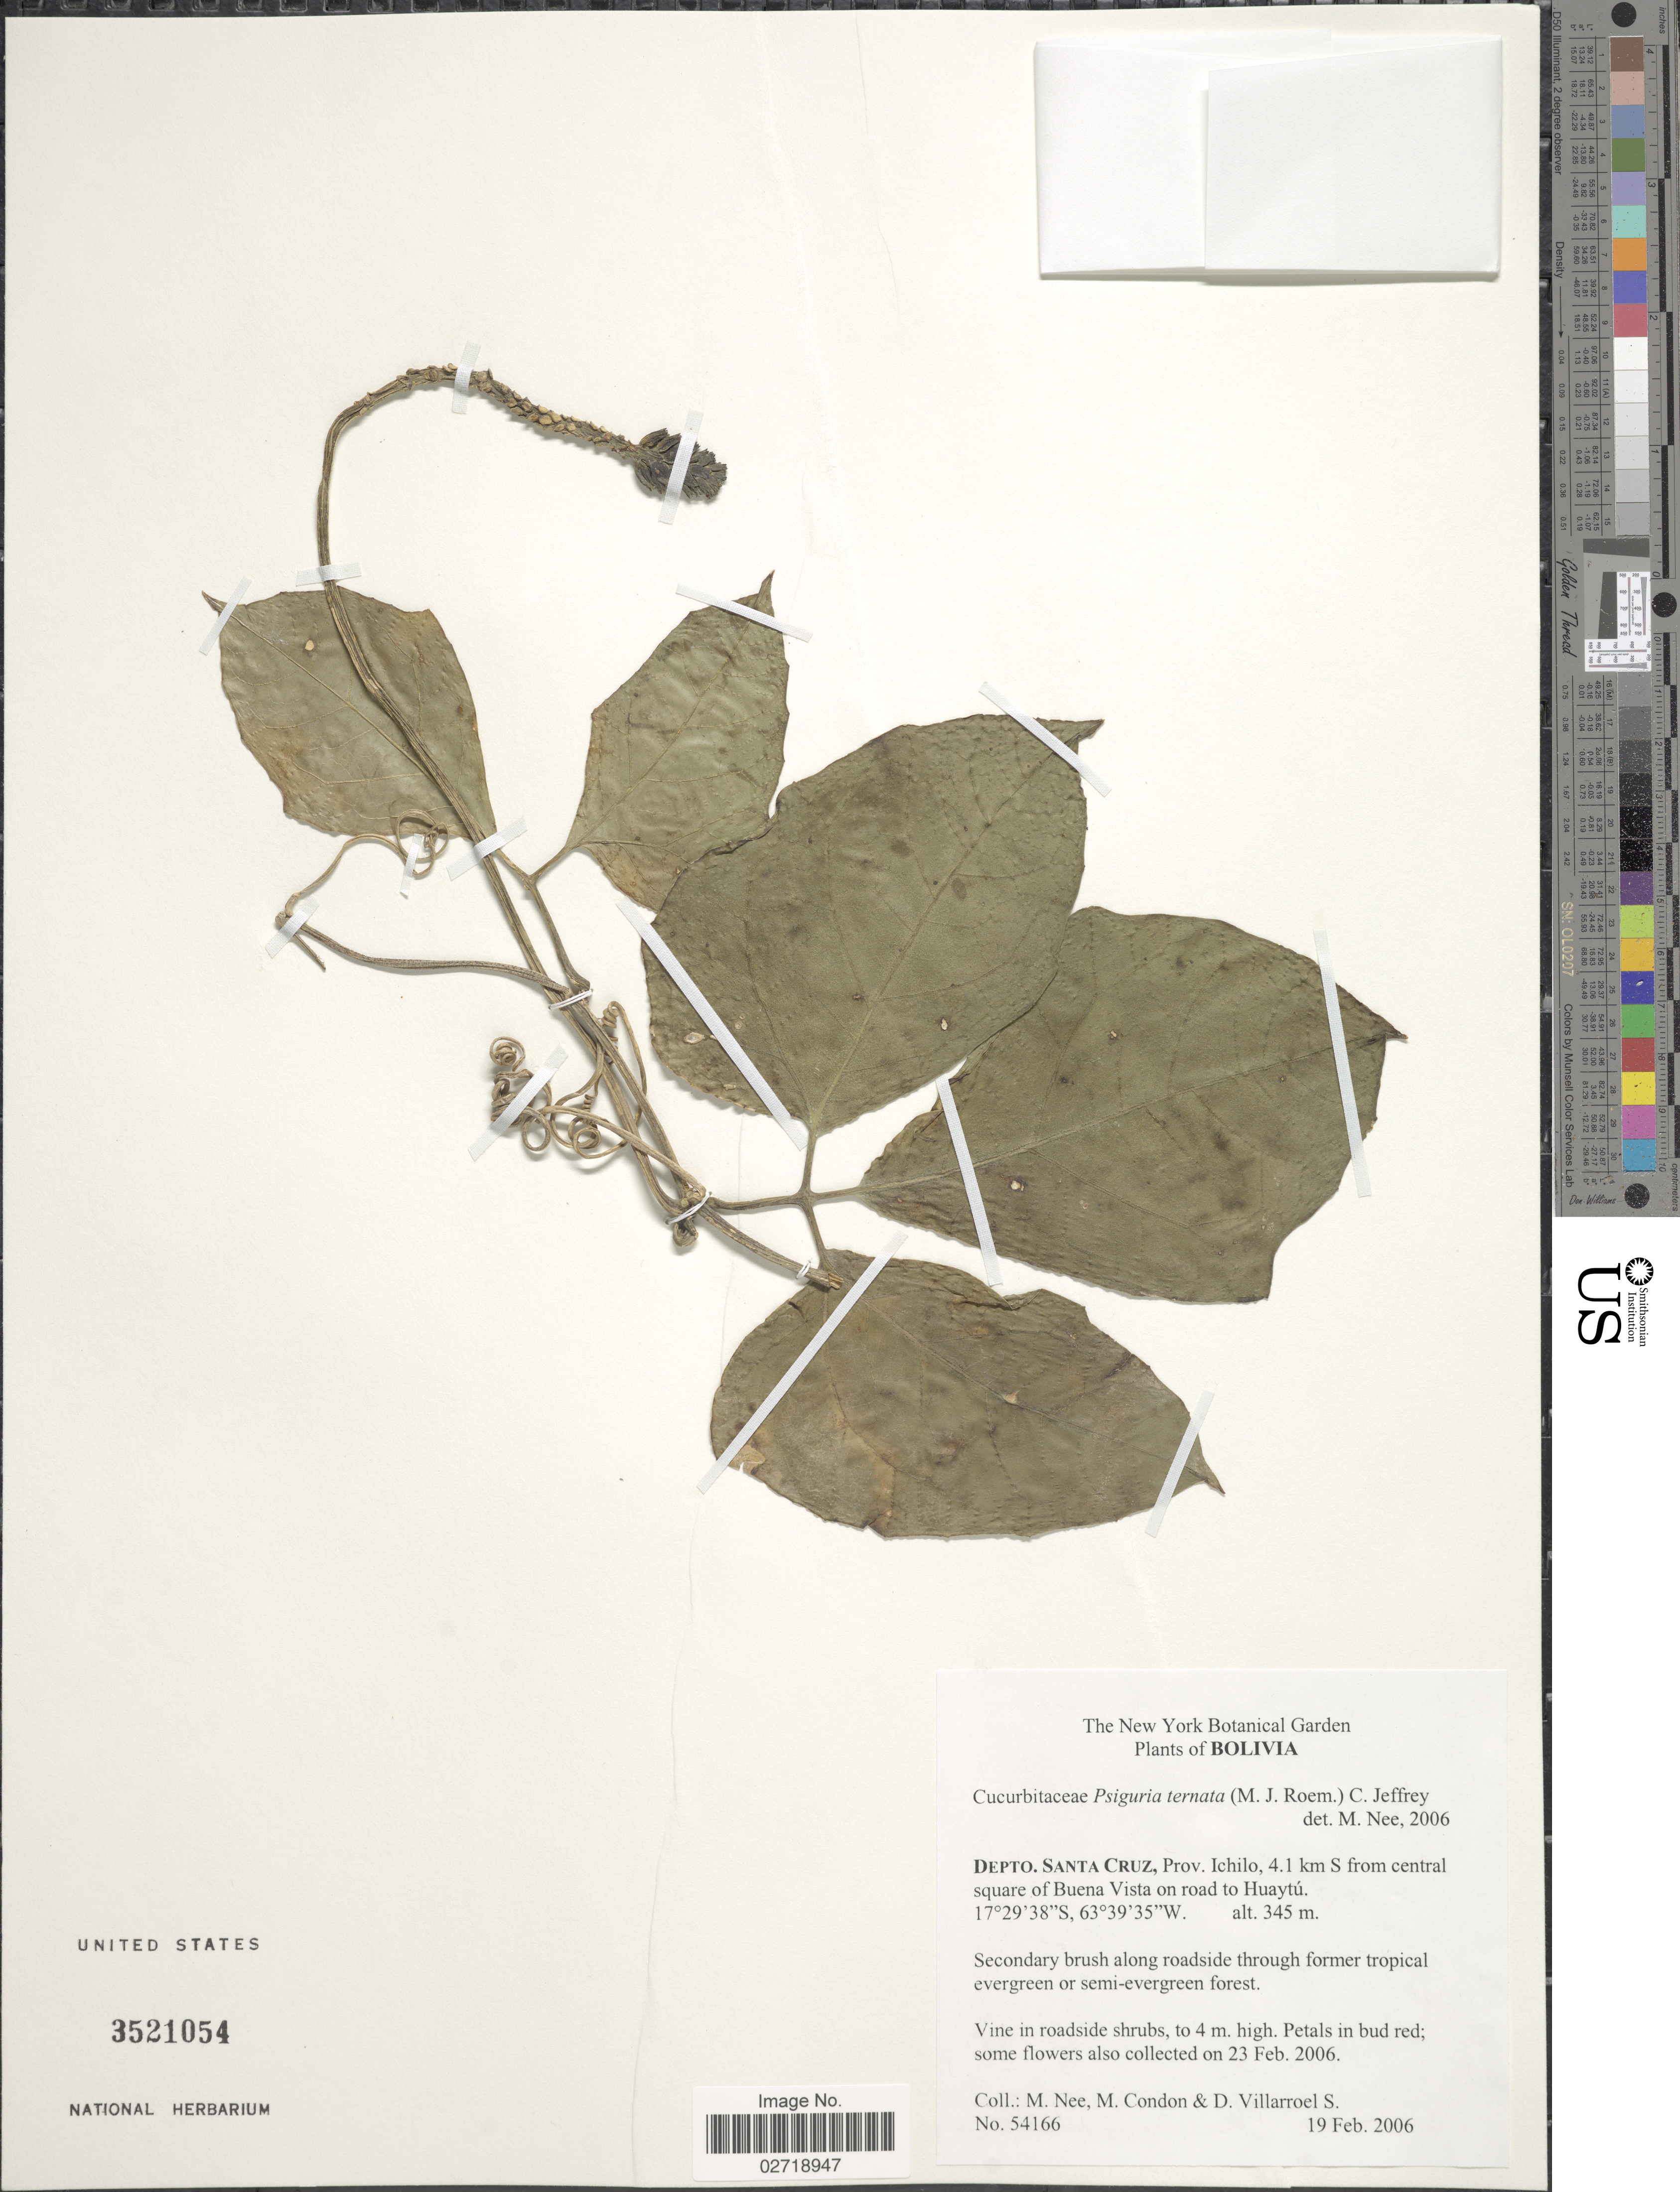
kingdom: Plantae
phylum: Tracheophyta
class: Magnoliopsida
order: Cucurbitales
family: Cucurbitaceae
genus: Psiguria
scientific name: Psiguria ternata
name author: (M. Roem.) C. Jeffrey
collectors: M. Nee, M. A. Condon & D. Villarroel S.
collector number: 54166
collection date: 2006-02-19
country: Bolivia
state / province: Santa Cruz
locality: Prov. Ichilo, 4.1 km S from central square of Buena Vista on road to Huaytu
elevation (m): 345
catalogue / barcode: US 3521054